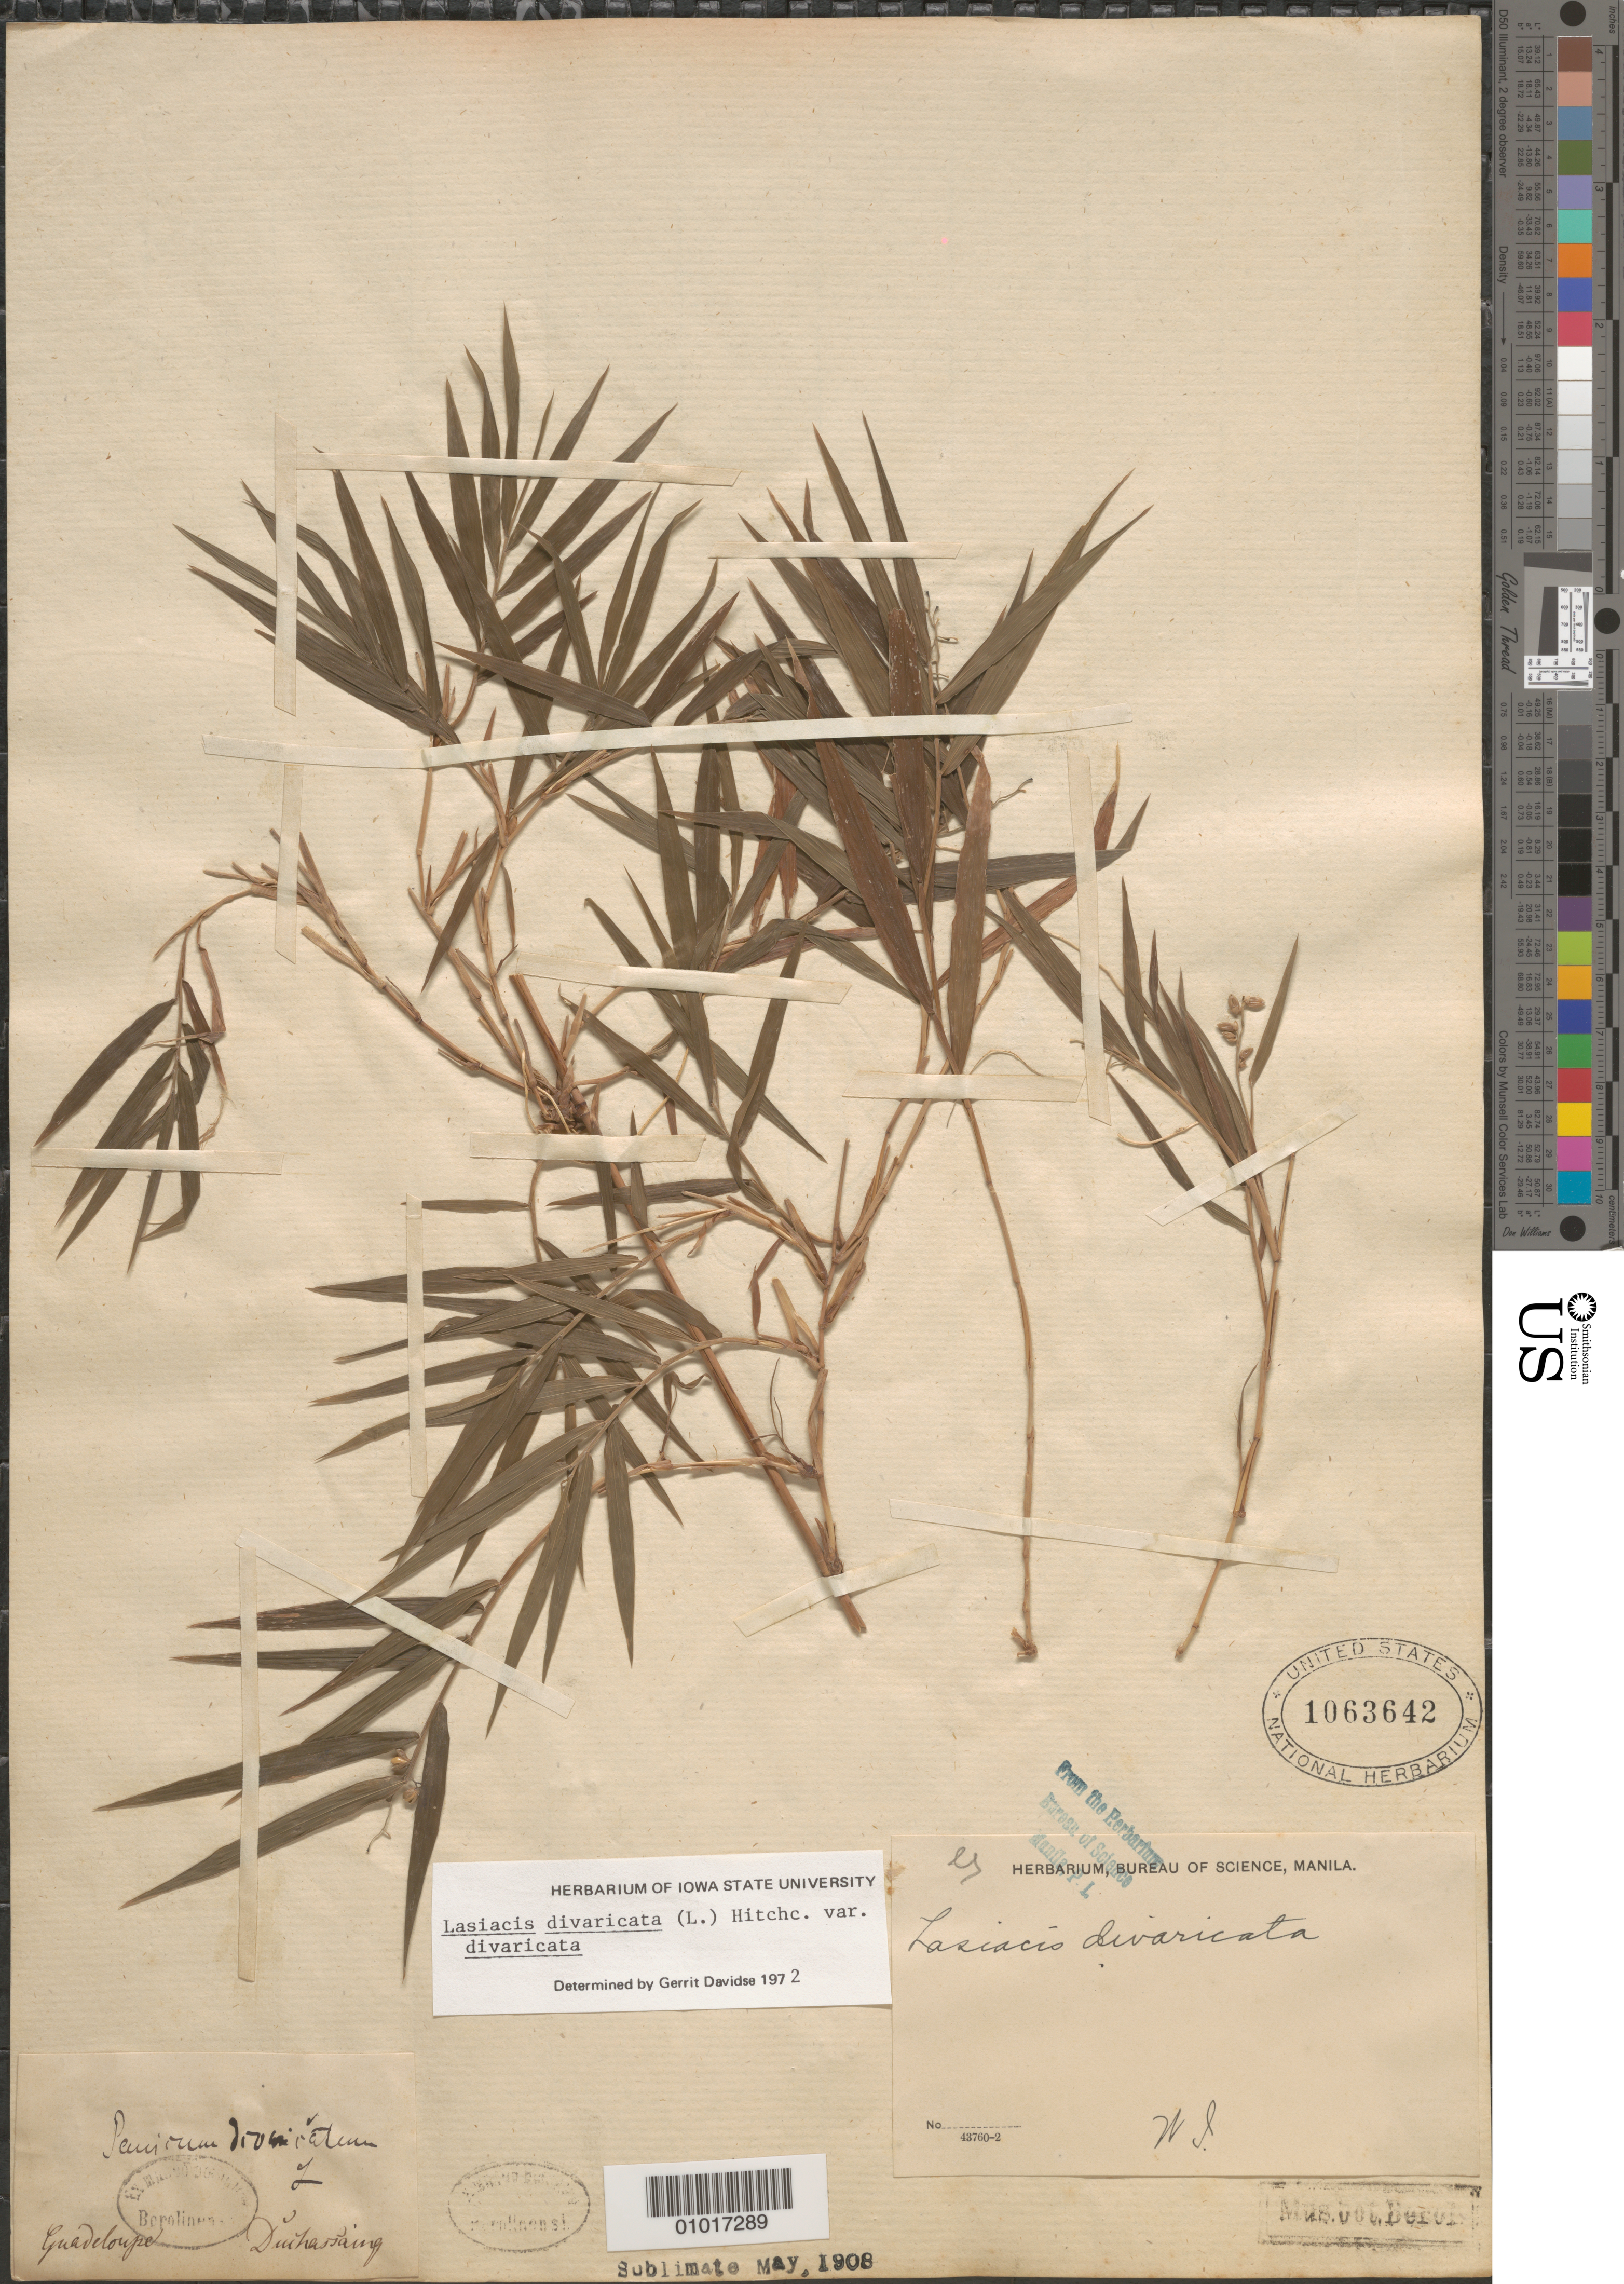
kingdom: Plantae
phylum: Tracheophyta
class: Liliopsida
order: Poales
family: Poaceae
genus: Lasiacis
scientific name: Lasiacis divaricata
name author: (L.) Hitchc.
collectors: É. P. Duchasssaing de Fontbressin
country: Guadeloupe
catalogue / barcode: US 1063642